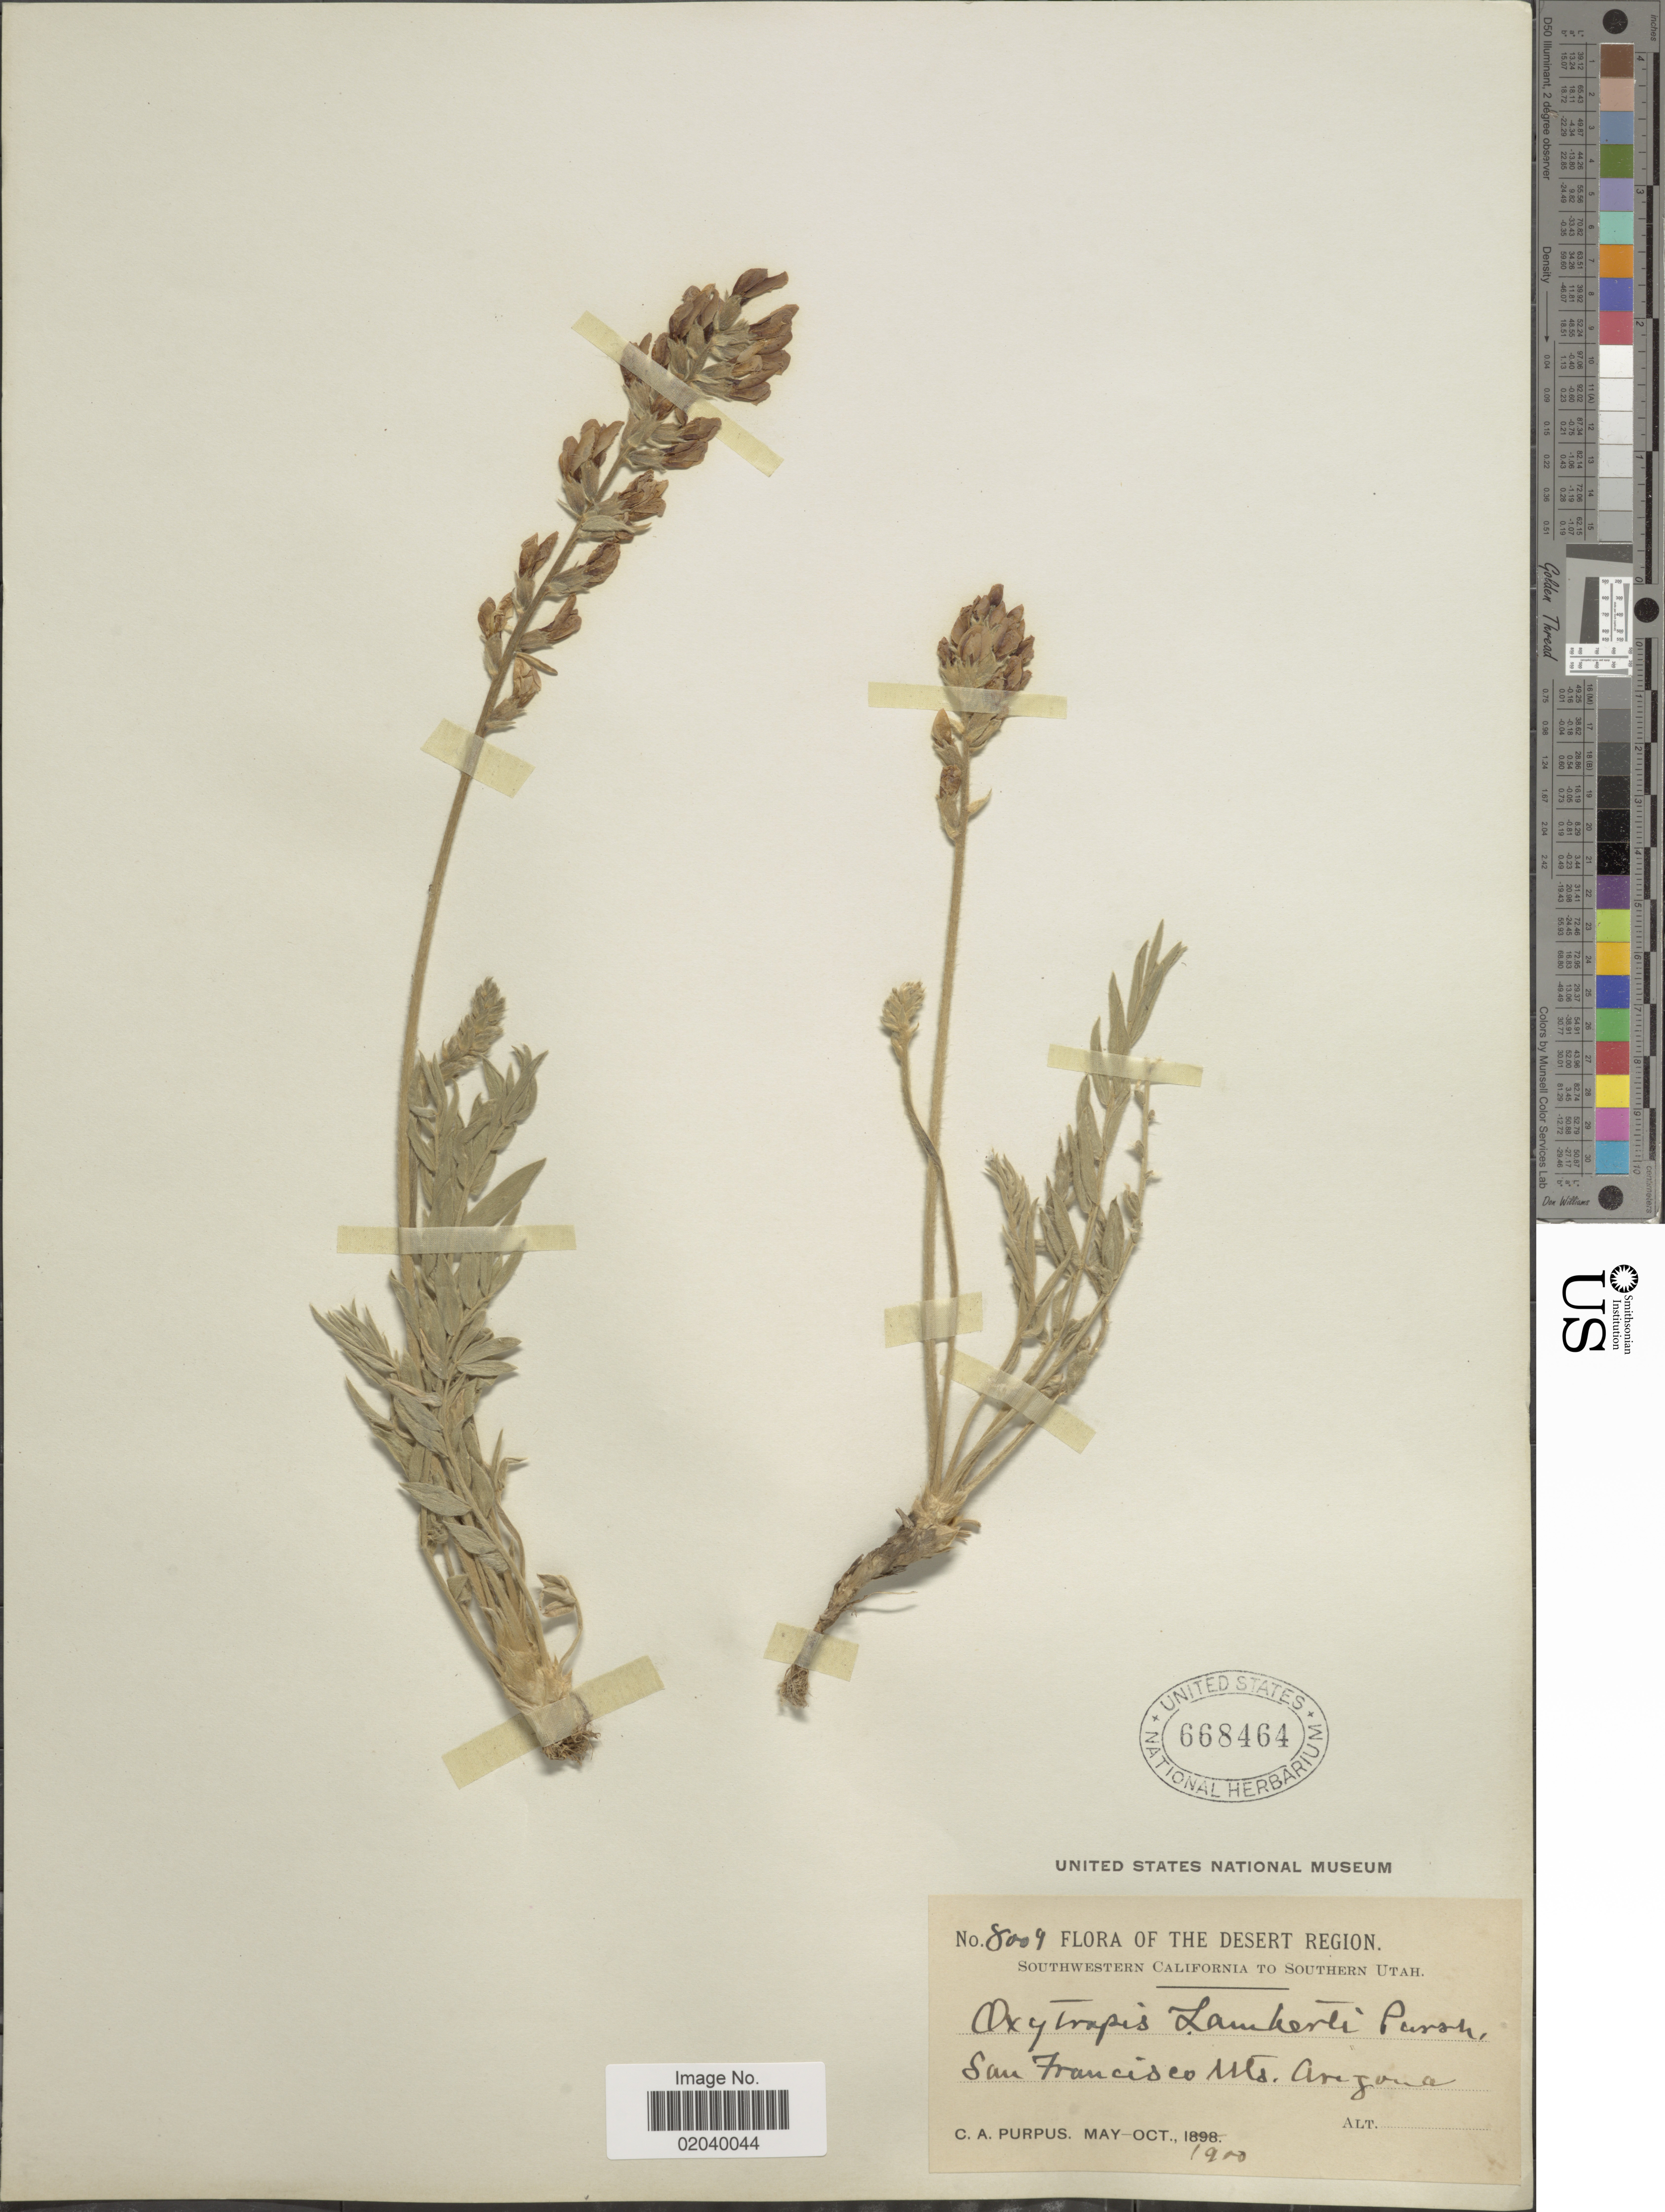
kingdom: Plantae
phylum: Tracheophyta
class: Magnoliopsida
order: Fabales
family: Fabaceae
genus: Oxytropis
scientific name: Oxytropis lambertii var. bigelovii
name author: A. Gray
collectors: C. A. Purpus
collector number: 8009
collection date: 1900-05/1900-10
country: United States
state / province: Arizona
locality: The Desert Region, Southwestern California to Southern Utah, San Francisco Mts.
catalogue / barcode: US 668464